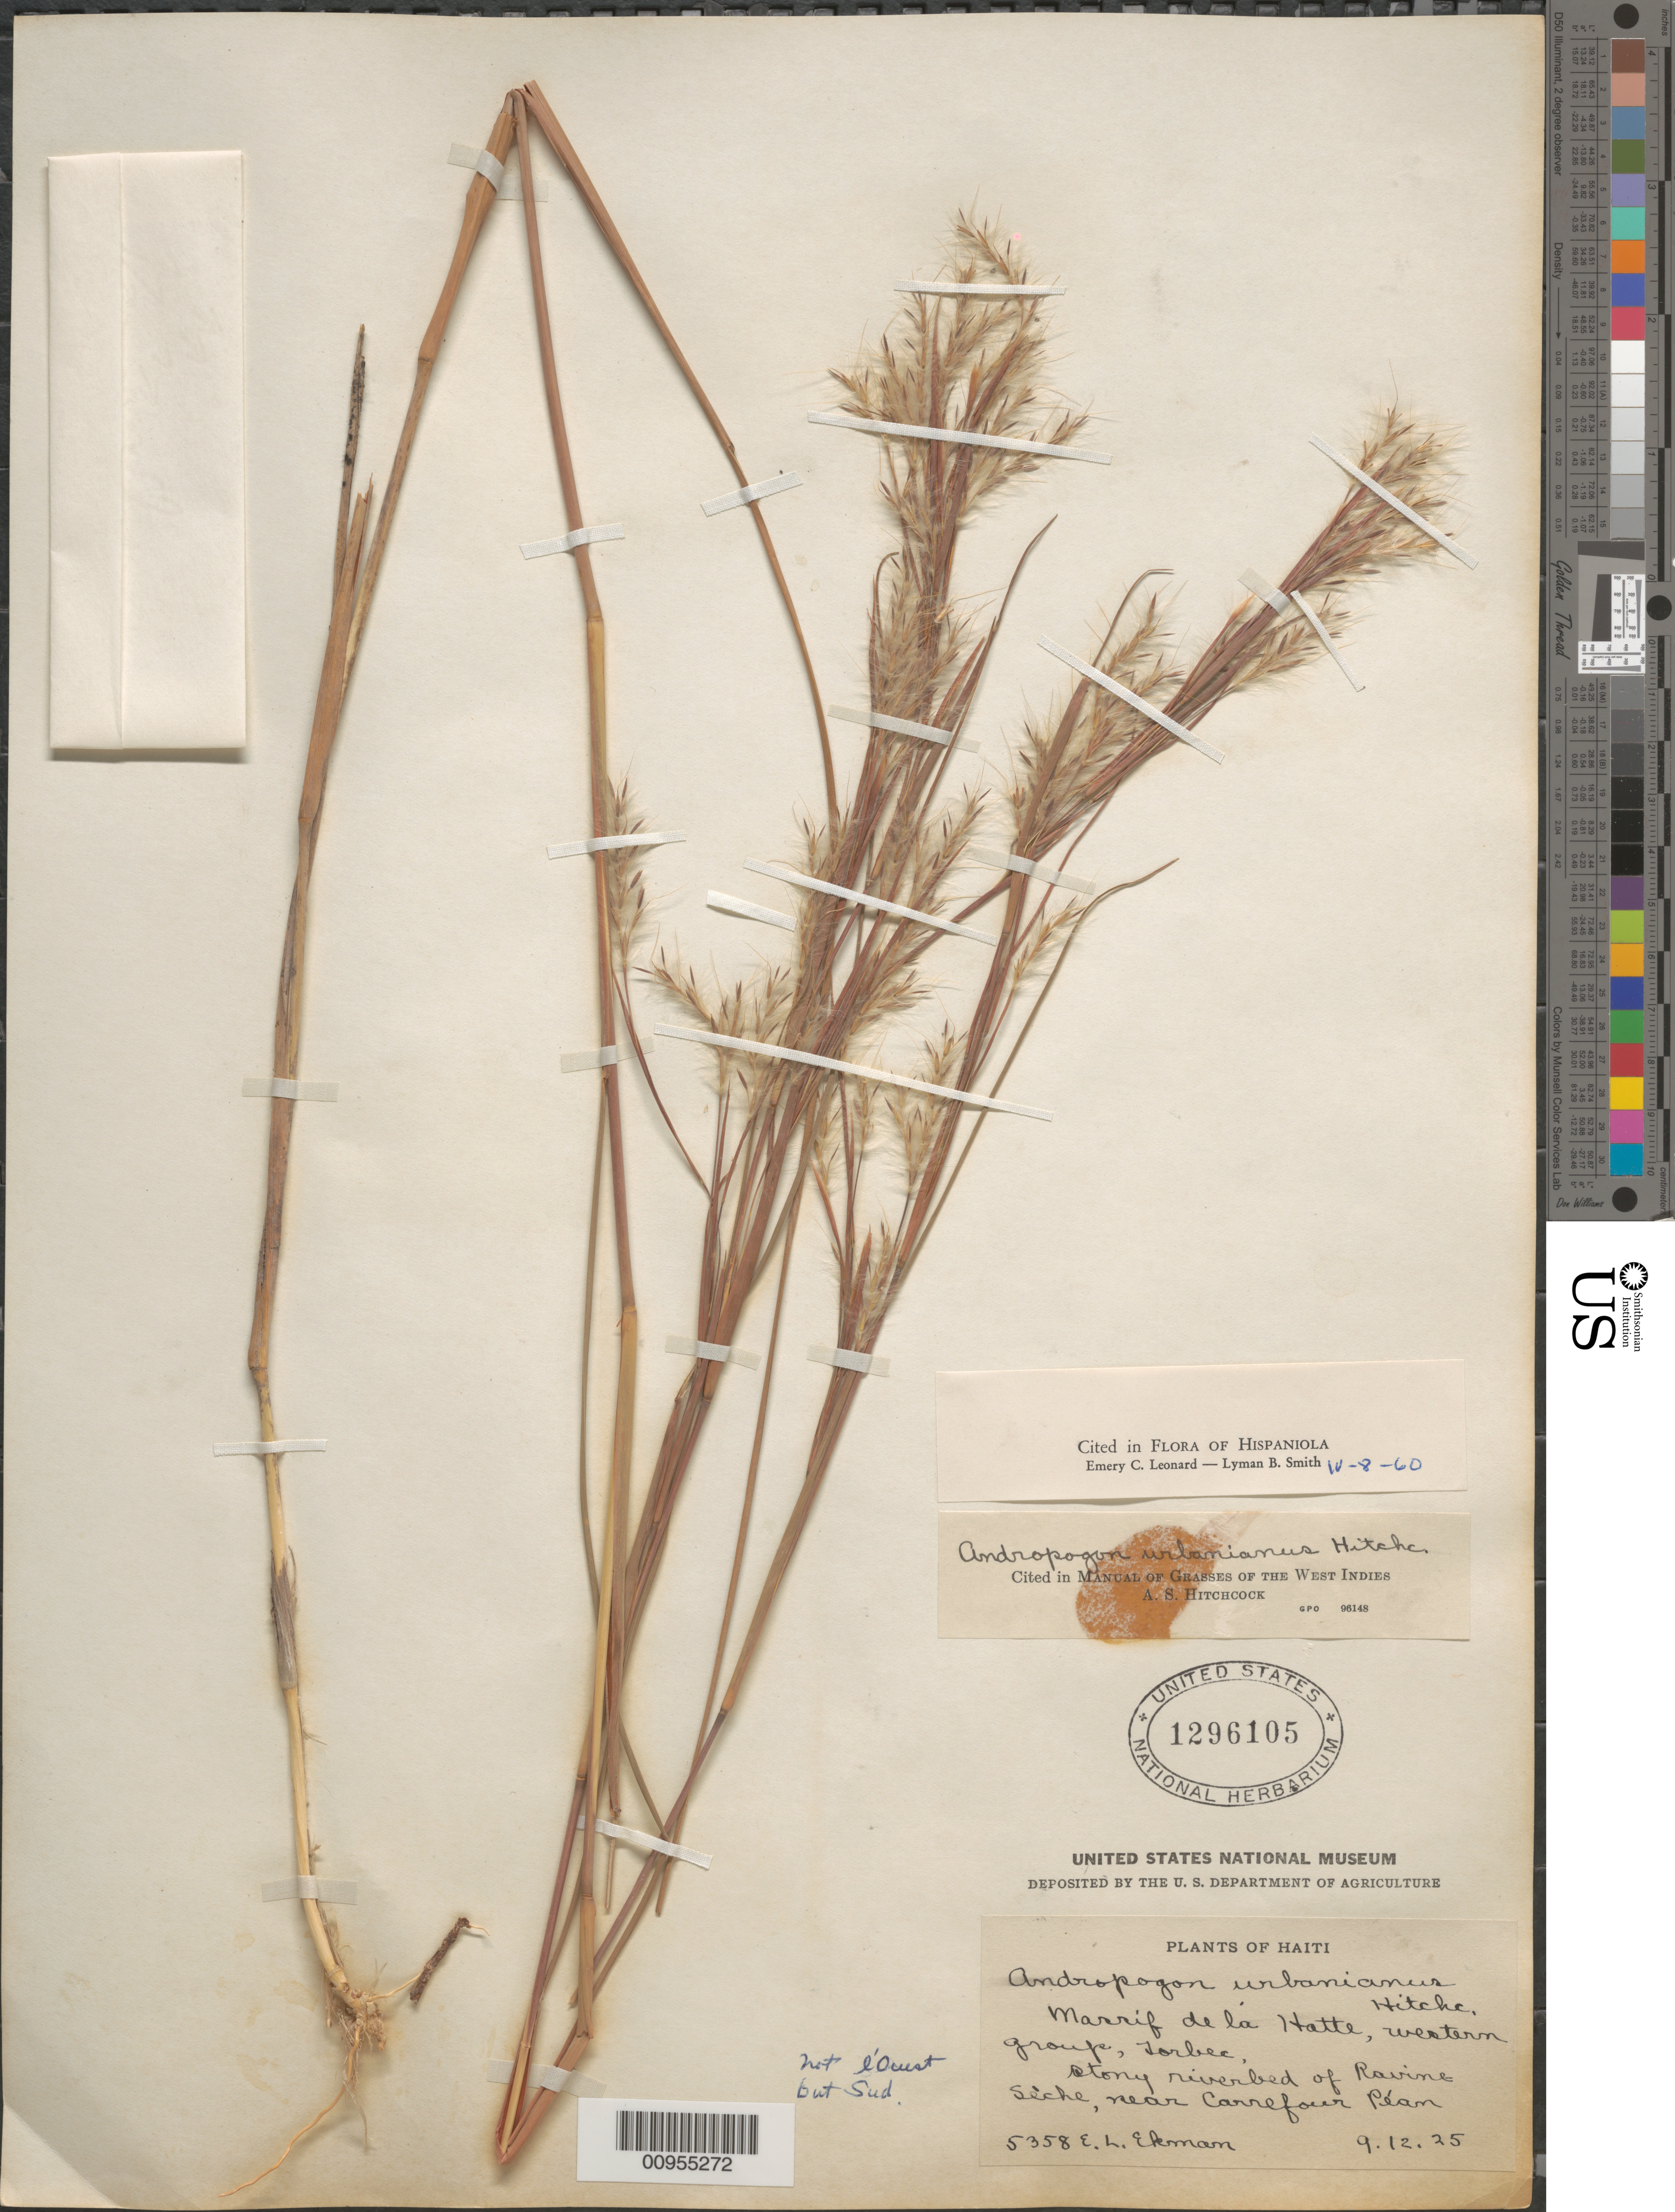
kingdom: Plantae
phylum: Tracheophyta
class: Liliopsida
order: Poales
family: Poaceae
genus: Andropogon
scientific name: Andropogon urbanianus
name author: Hitchc.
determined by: Leonard, E. S.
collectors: E. L. Ekman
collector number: H 5358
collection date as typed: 09 Dec 1925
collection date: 1925-12-09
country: Haiti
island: Hispaniola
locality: Massif de la Hotte, western group, Torbec.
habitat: Stony riverbed of ravine Séche, near Carrefour Péan.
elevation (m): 250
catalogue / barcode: US 1296105